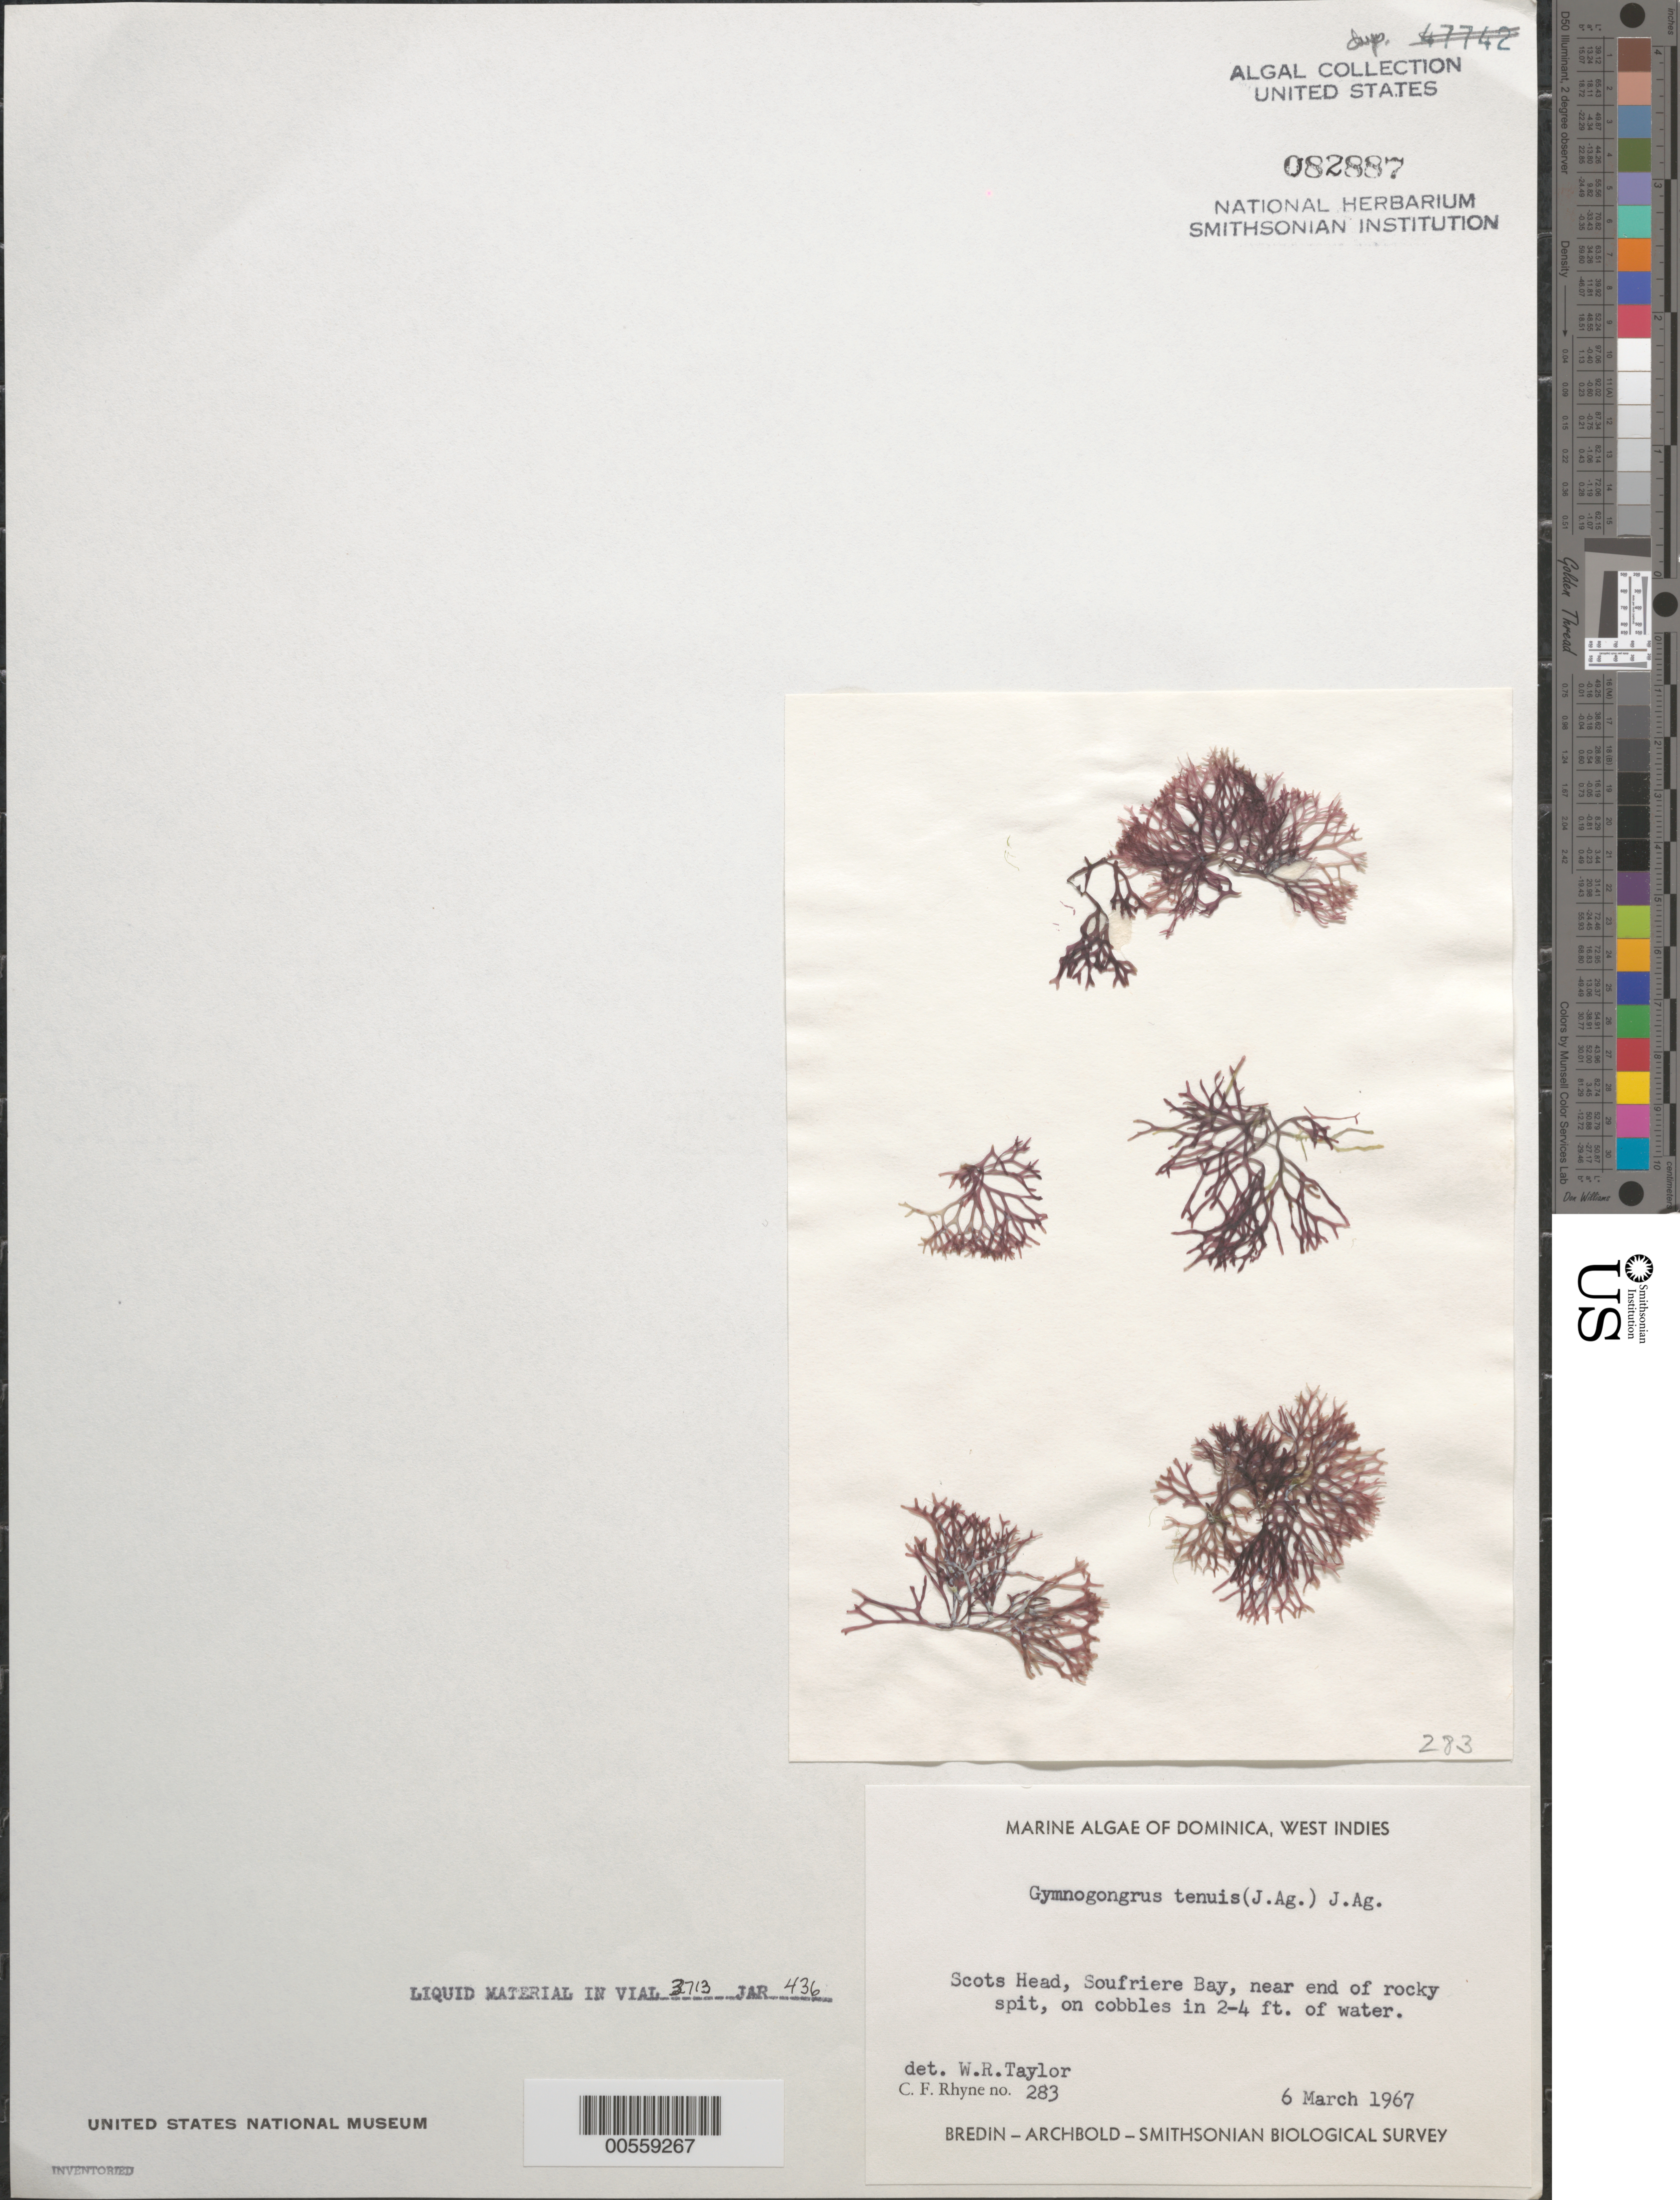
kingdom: Plantae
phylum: Rhodophyta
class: Florideophyceae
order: Gigartinales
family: Phyllophoraceae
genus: Gymnogongrus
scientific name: Gymnogongrus tenuis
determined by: Taylor, William R.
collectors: C. Rhyne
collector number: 283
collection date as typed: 06 Mar 1967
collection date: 1967-03-06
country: Dominica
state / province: St. Mark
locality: Scots Head, Soufriere Bay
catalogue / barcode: US 82887